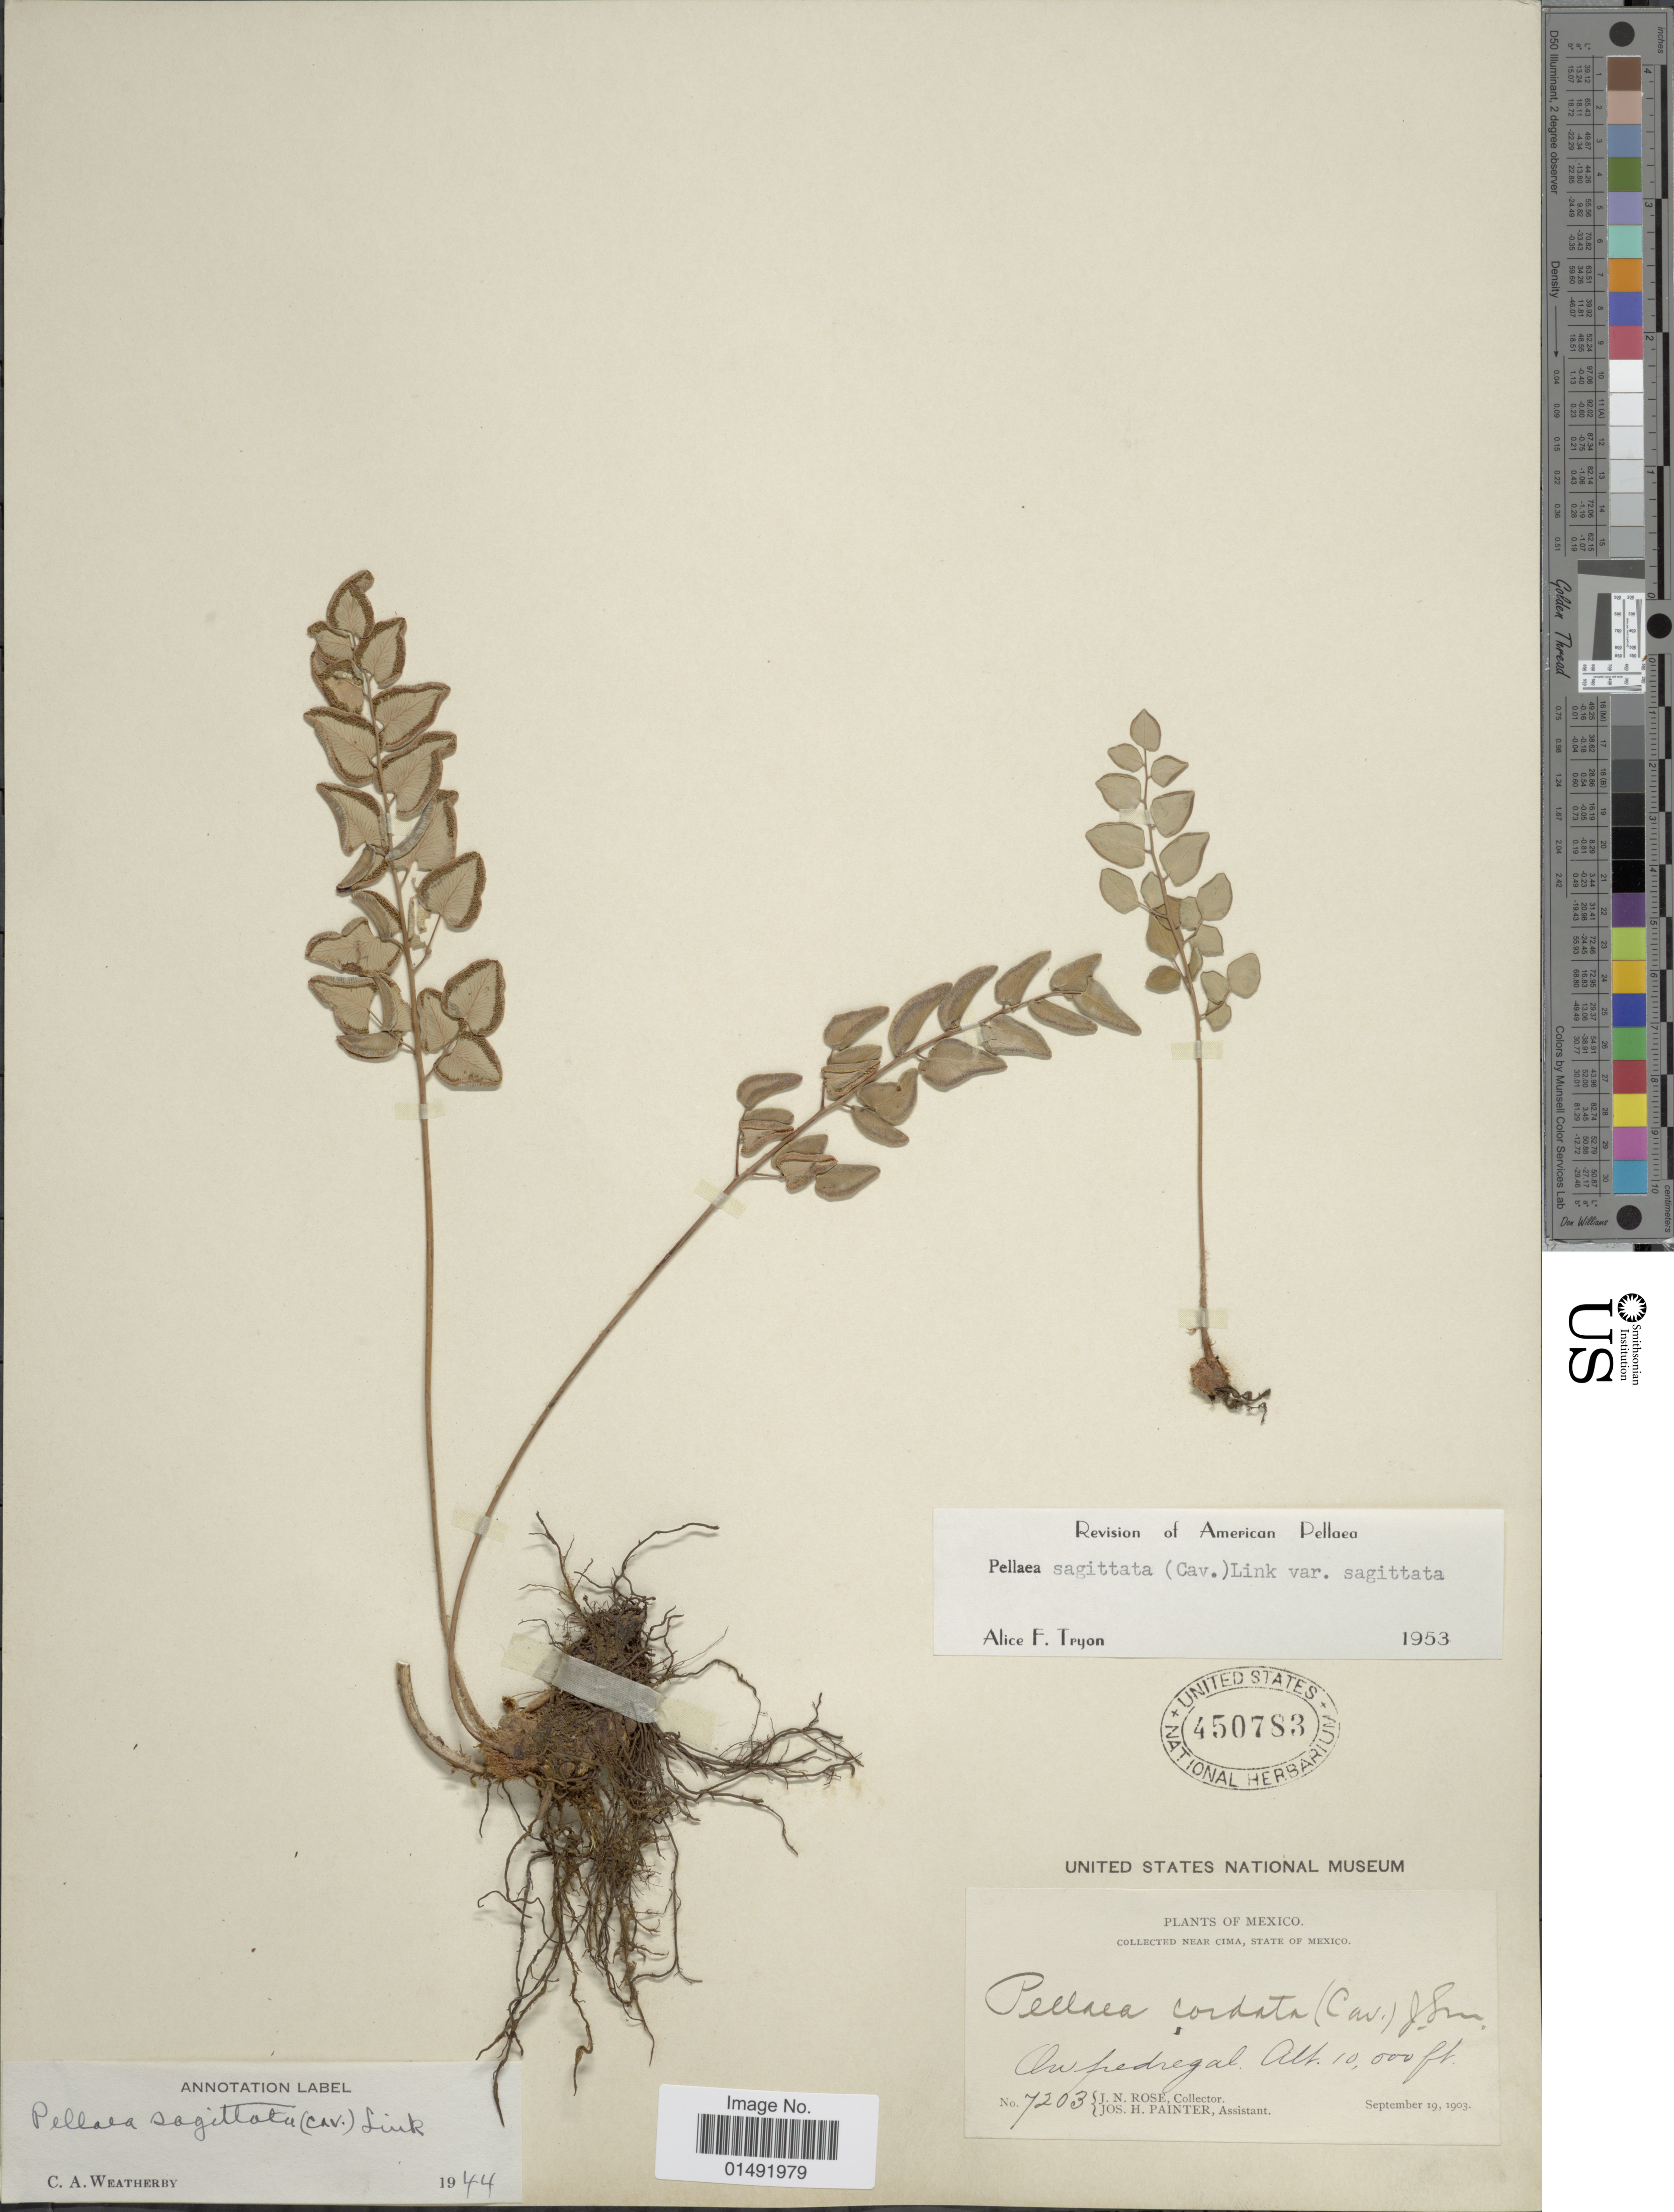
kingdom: Plantae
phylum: Tracheophyta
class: Polypodiopsida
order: Polypodiales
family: Pteridaceae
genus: Pellaea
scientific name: Pellaea sagittata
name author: (Cav.) Link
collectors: J. N. Rose & J. S. Rose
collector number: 7203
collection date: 1903-09-19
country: Mexico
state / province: México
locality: Near Cima, On pedregal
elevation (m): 3048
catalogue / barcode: US 4507853